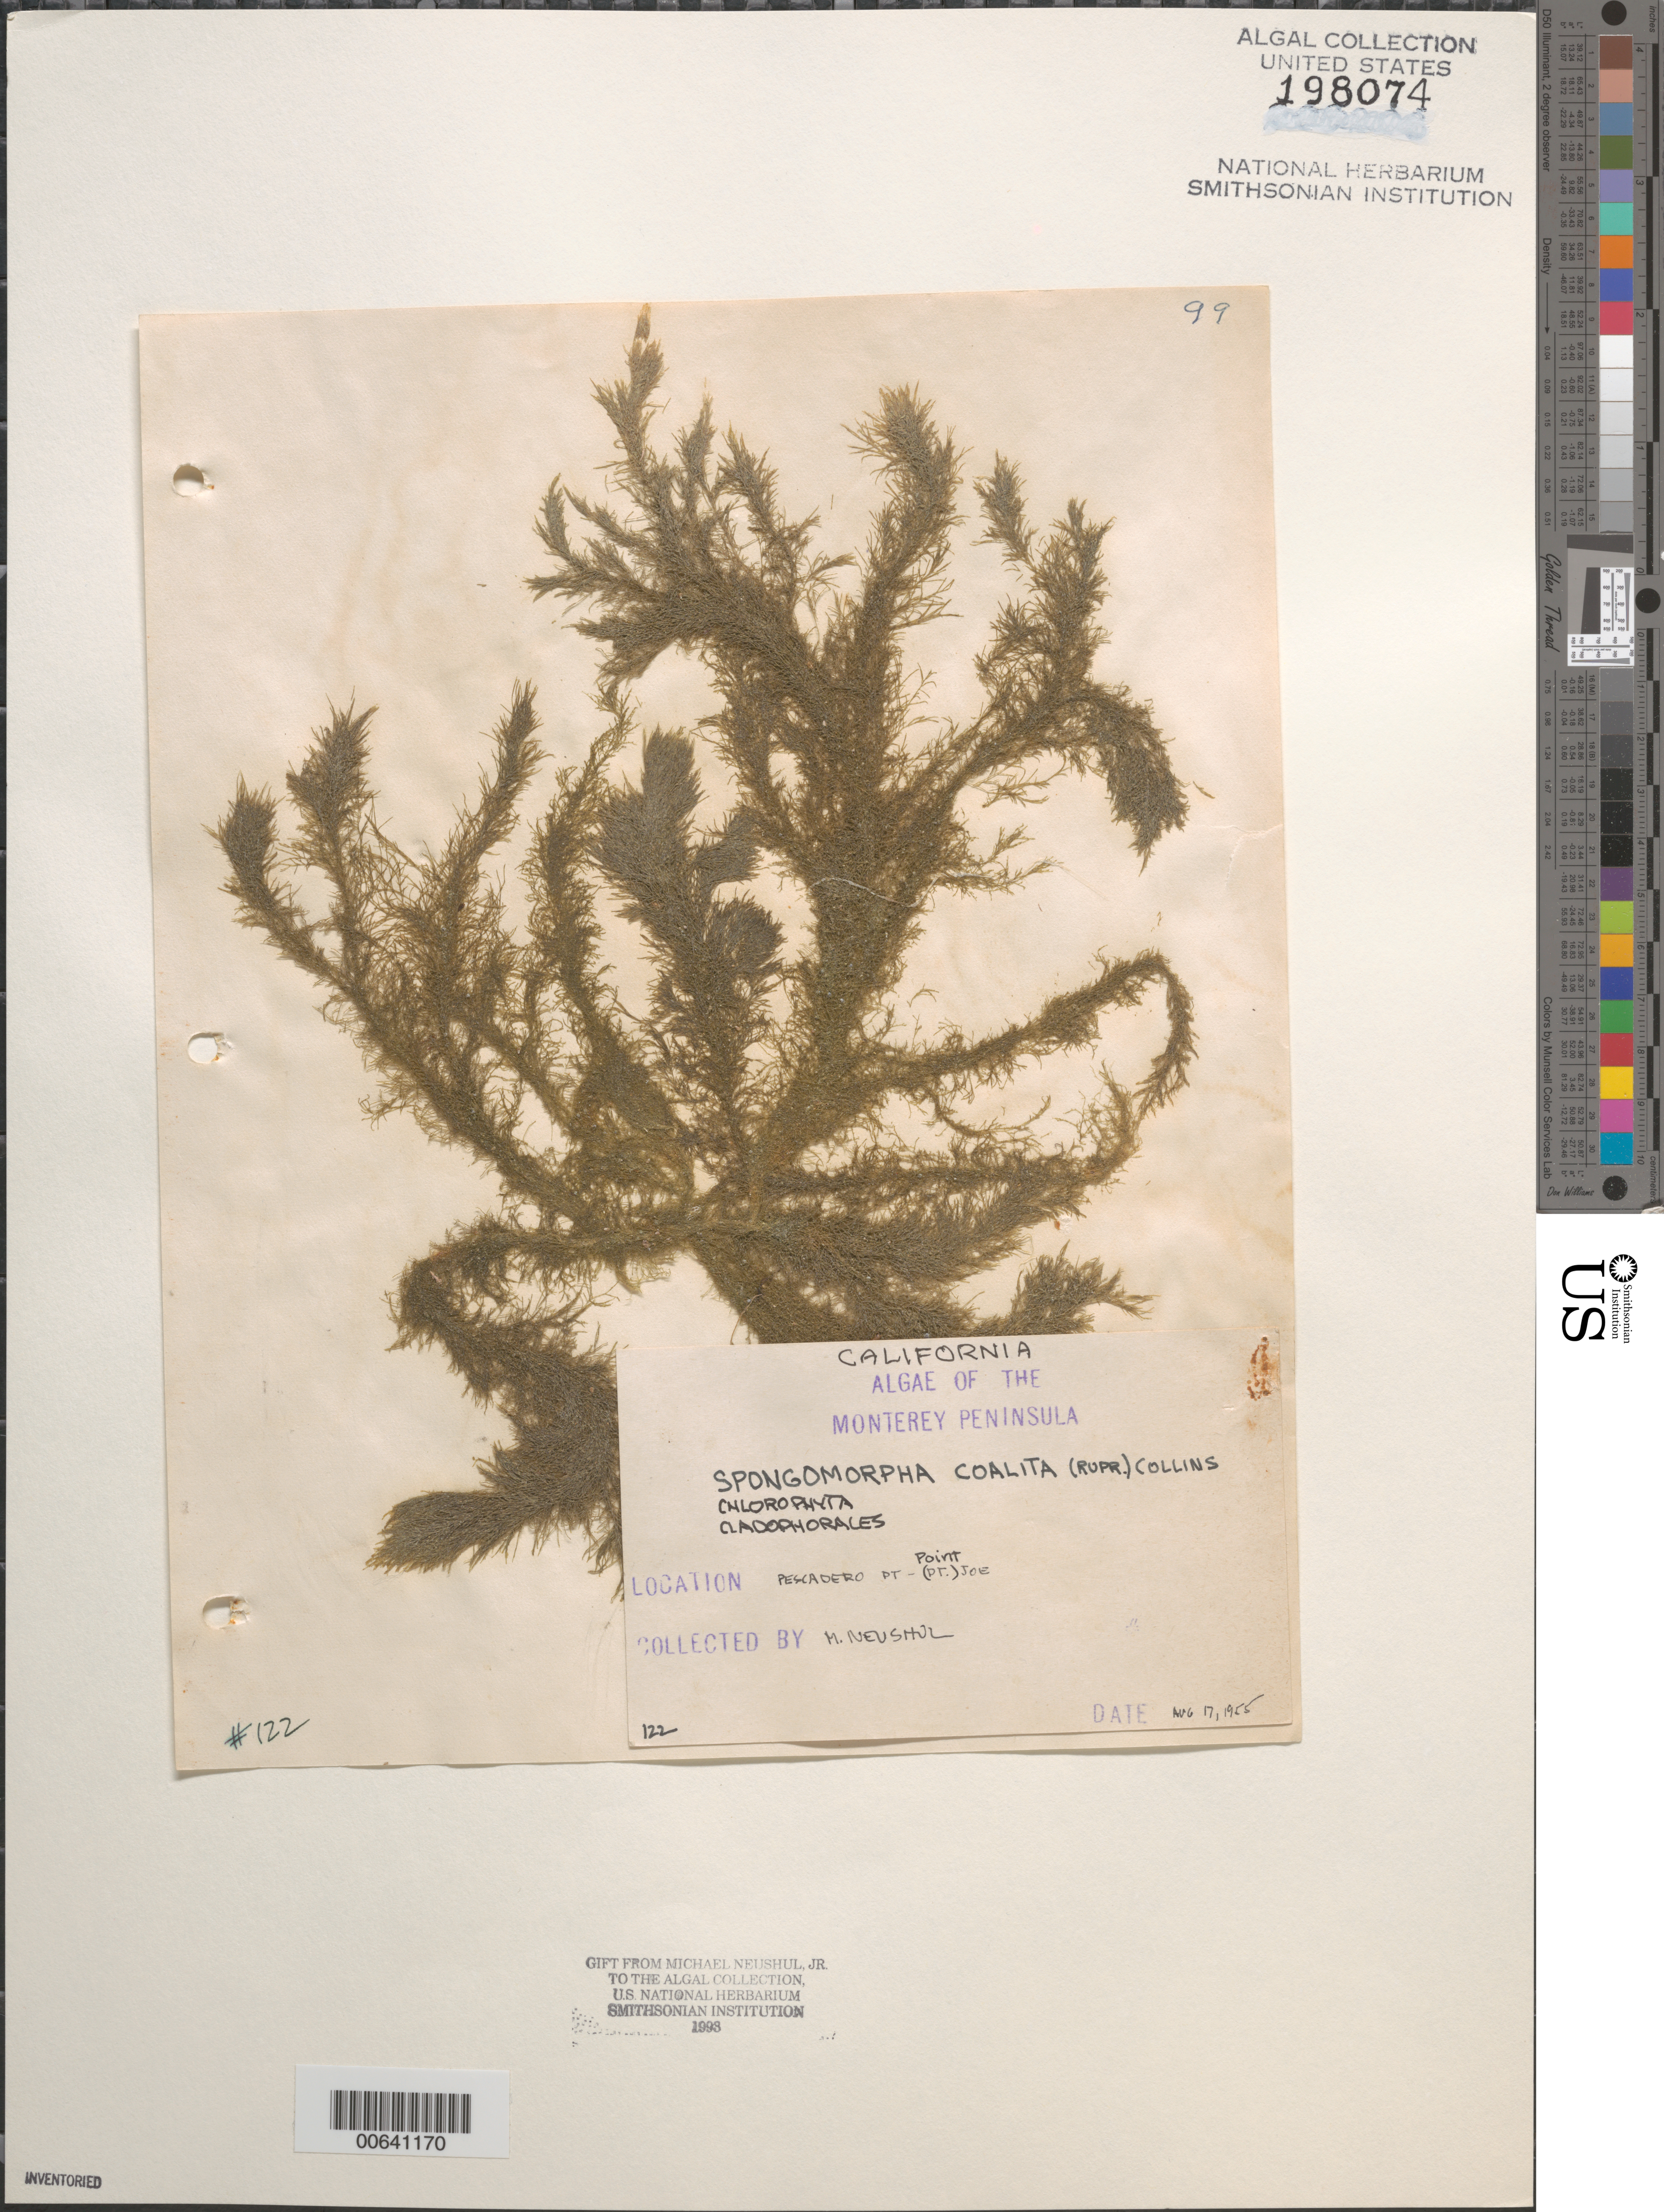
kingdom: Plantae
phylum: Chlorophyta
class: Ulvophyceae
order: Ulotrichales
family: Ulotrichaceae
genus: Acrosiphonia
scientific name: Acrosiphonia coalita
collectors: M. Neushul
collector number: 122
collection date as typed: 17 Aug 1955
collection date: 1955-08-17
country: United States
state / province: California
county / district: Monterey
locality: Pewcadero Point - Point Joe, Monterey Peninsula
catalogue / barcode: US 198074